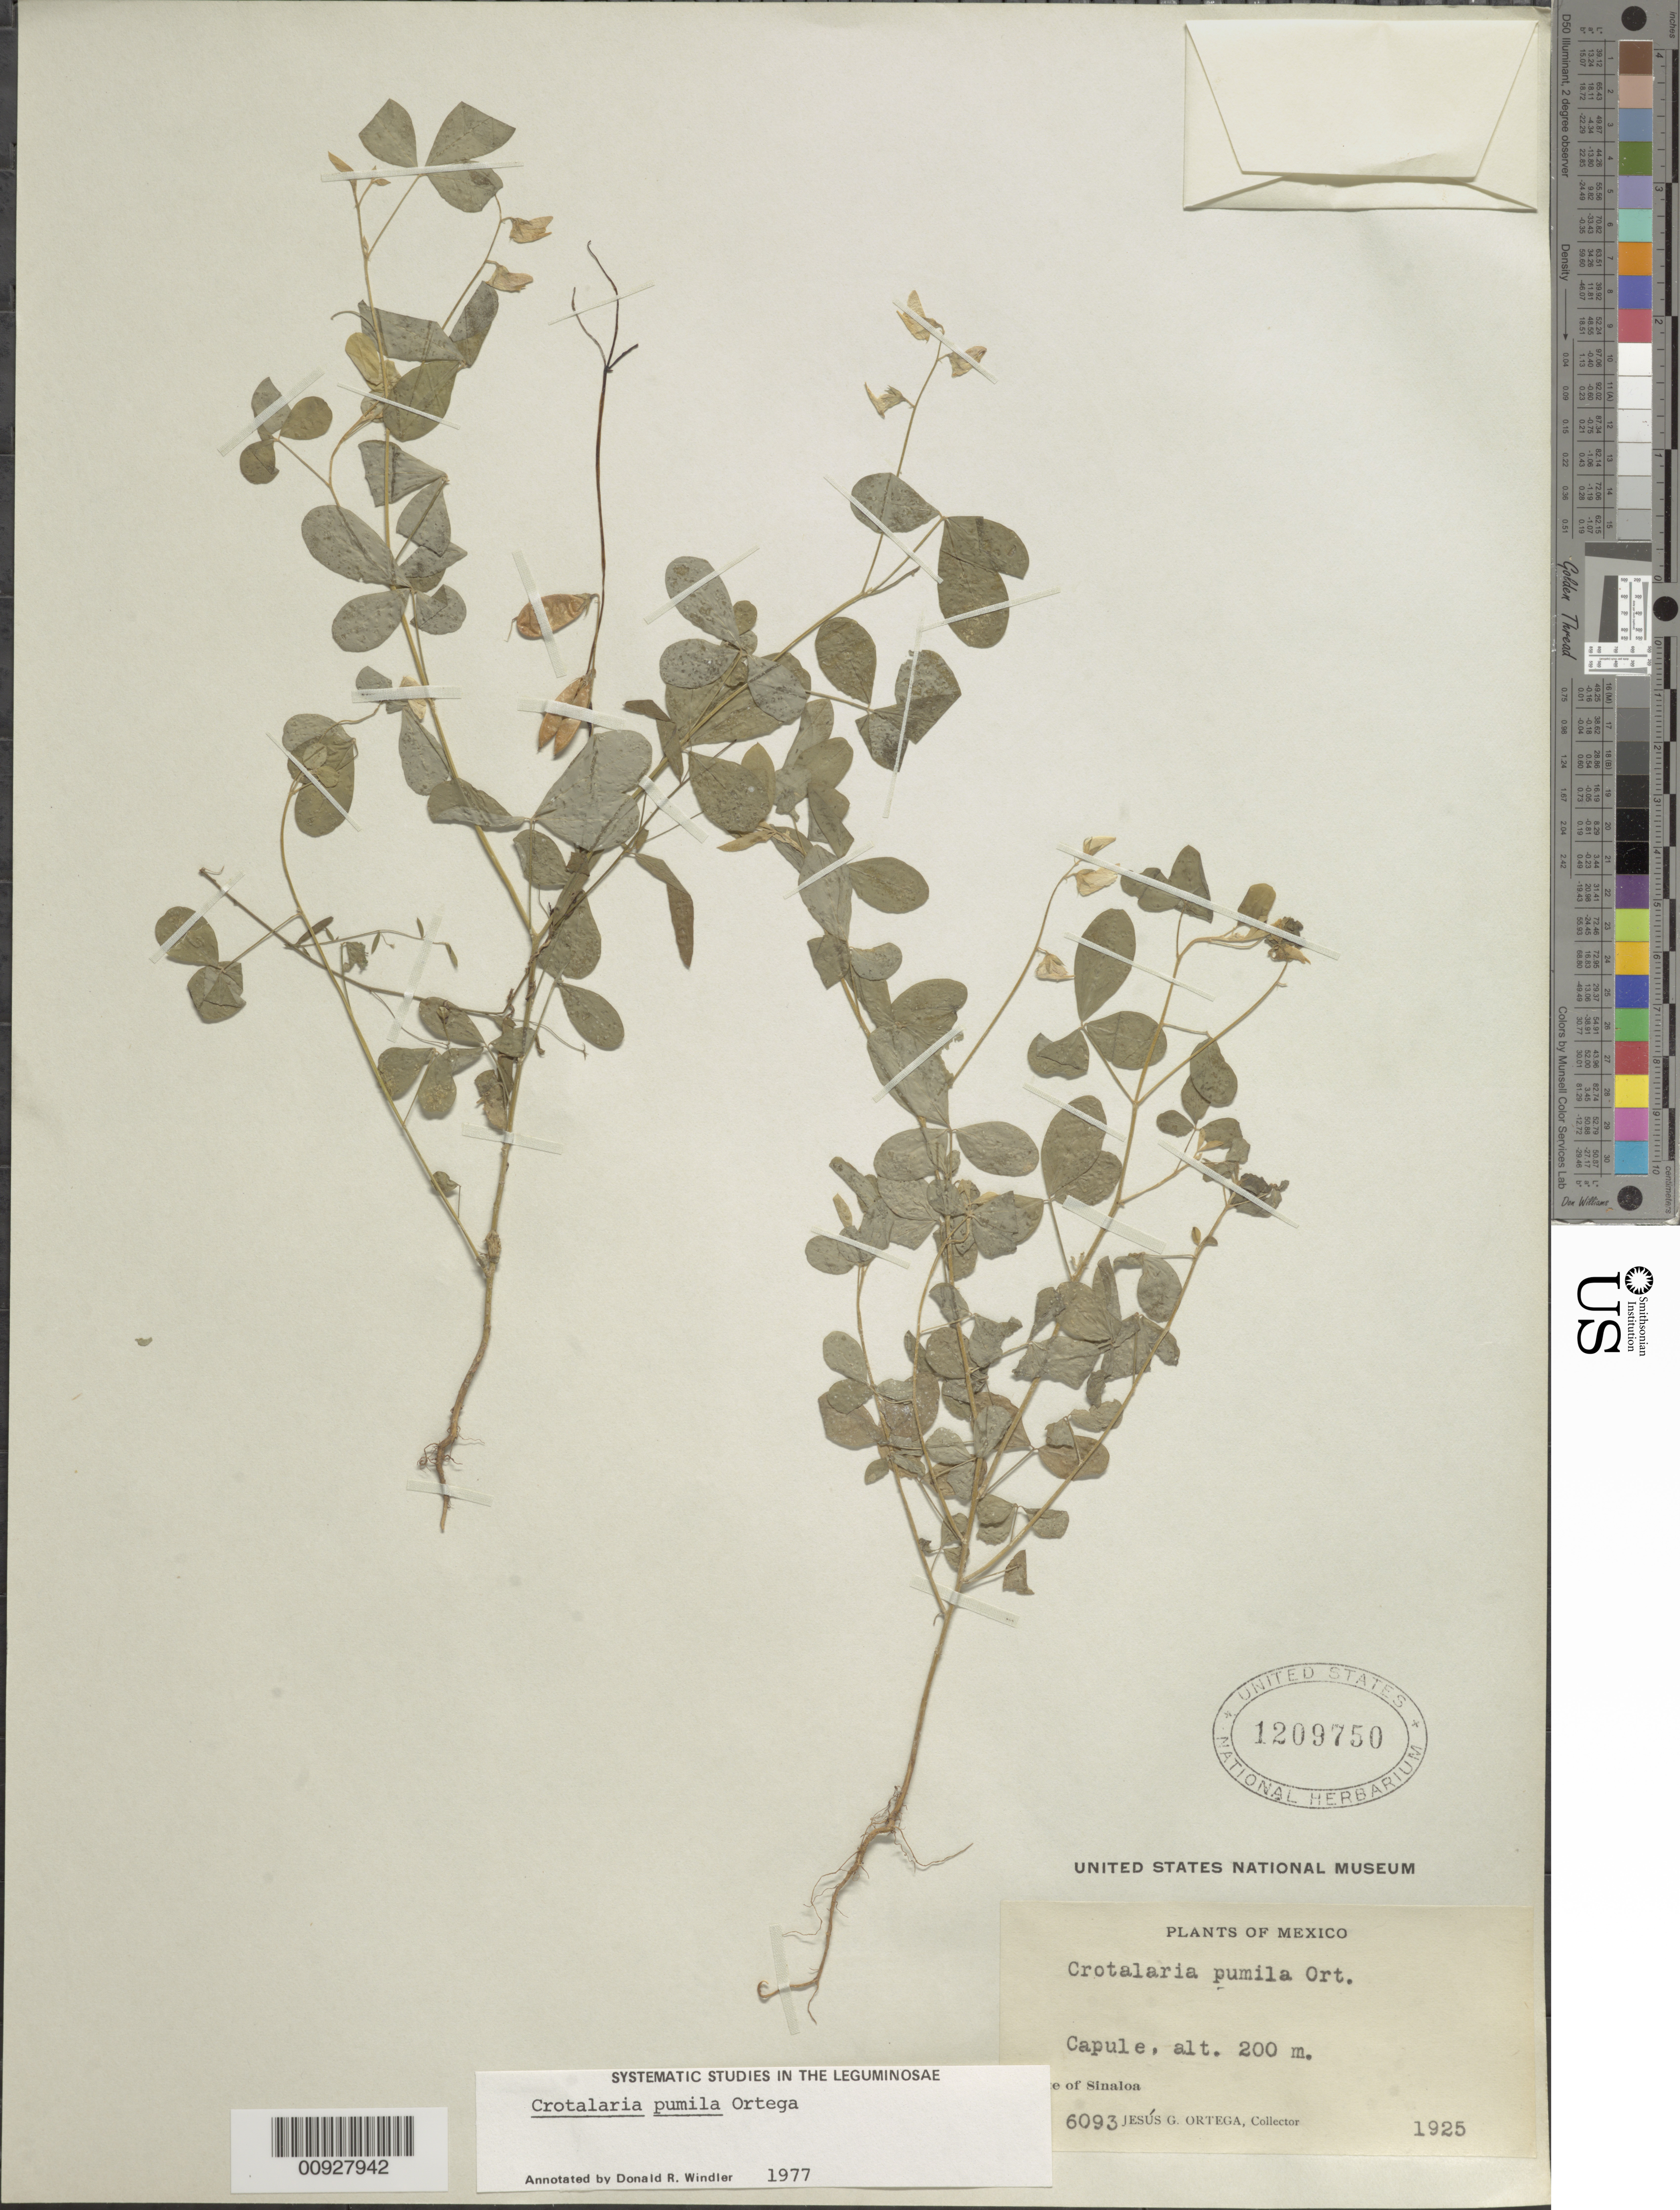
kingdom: Plantae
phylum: Tracheophyta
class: Magnoliopsida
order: Fabales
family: Fabaceae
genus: Crotalaria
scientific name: Crotalaria pumila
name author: Ortega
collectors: J. Ortega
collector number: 6093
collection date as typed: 1925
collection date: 1925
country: Mexico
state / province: Sinaloa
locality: Capule, State of Sinaloa.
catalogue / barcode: US 1209750